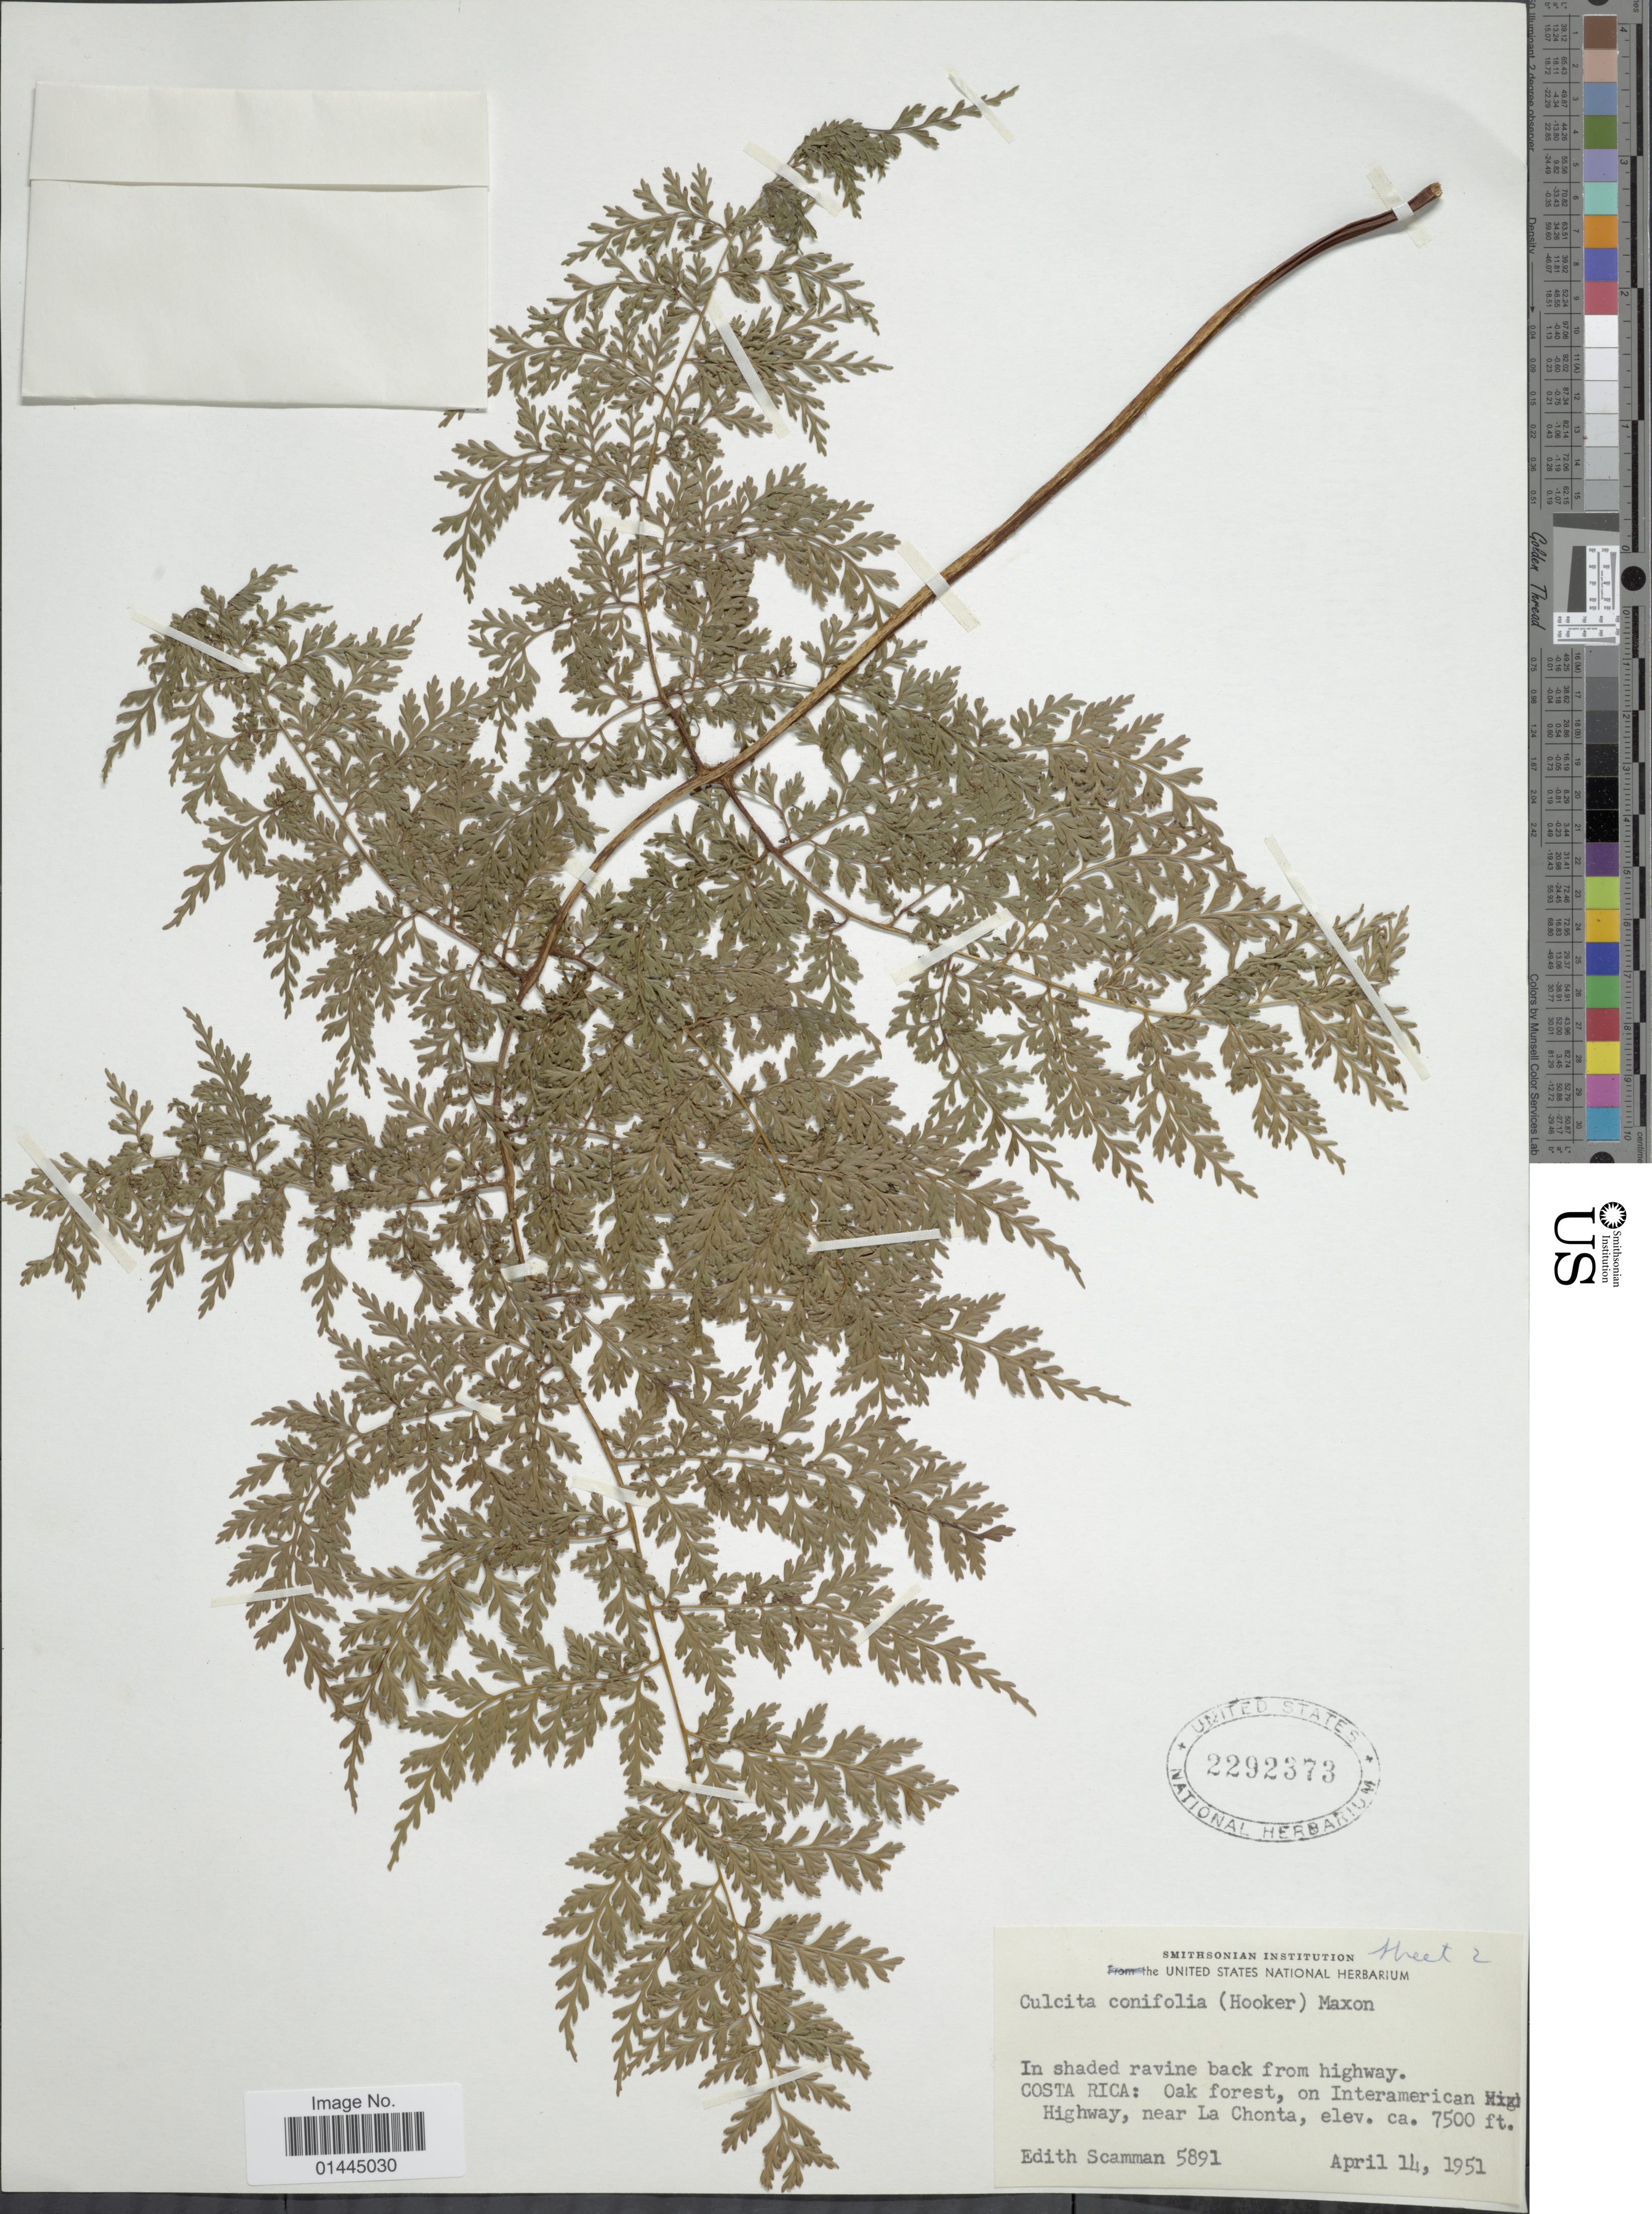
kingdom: Plantae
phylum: Tracheophyta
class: Polypodiopsida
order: Cyatheales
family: Culcitaceae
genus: Culcita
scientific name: Culcita coniifolia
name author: (Hook.) Maxon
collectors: E. Scamman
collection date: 1951-04-14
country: Costa Rica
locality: In shaded ravine back from highway, oak forest, on Interamerican Highway, near La Chonta.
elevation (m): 2286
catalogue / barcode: US 2292373